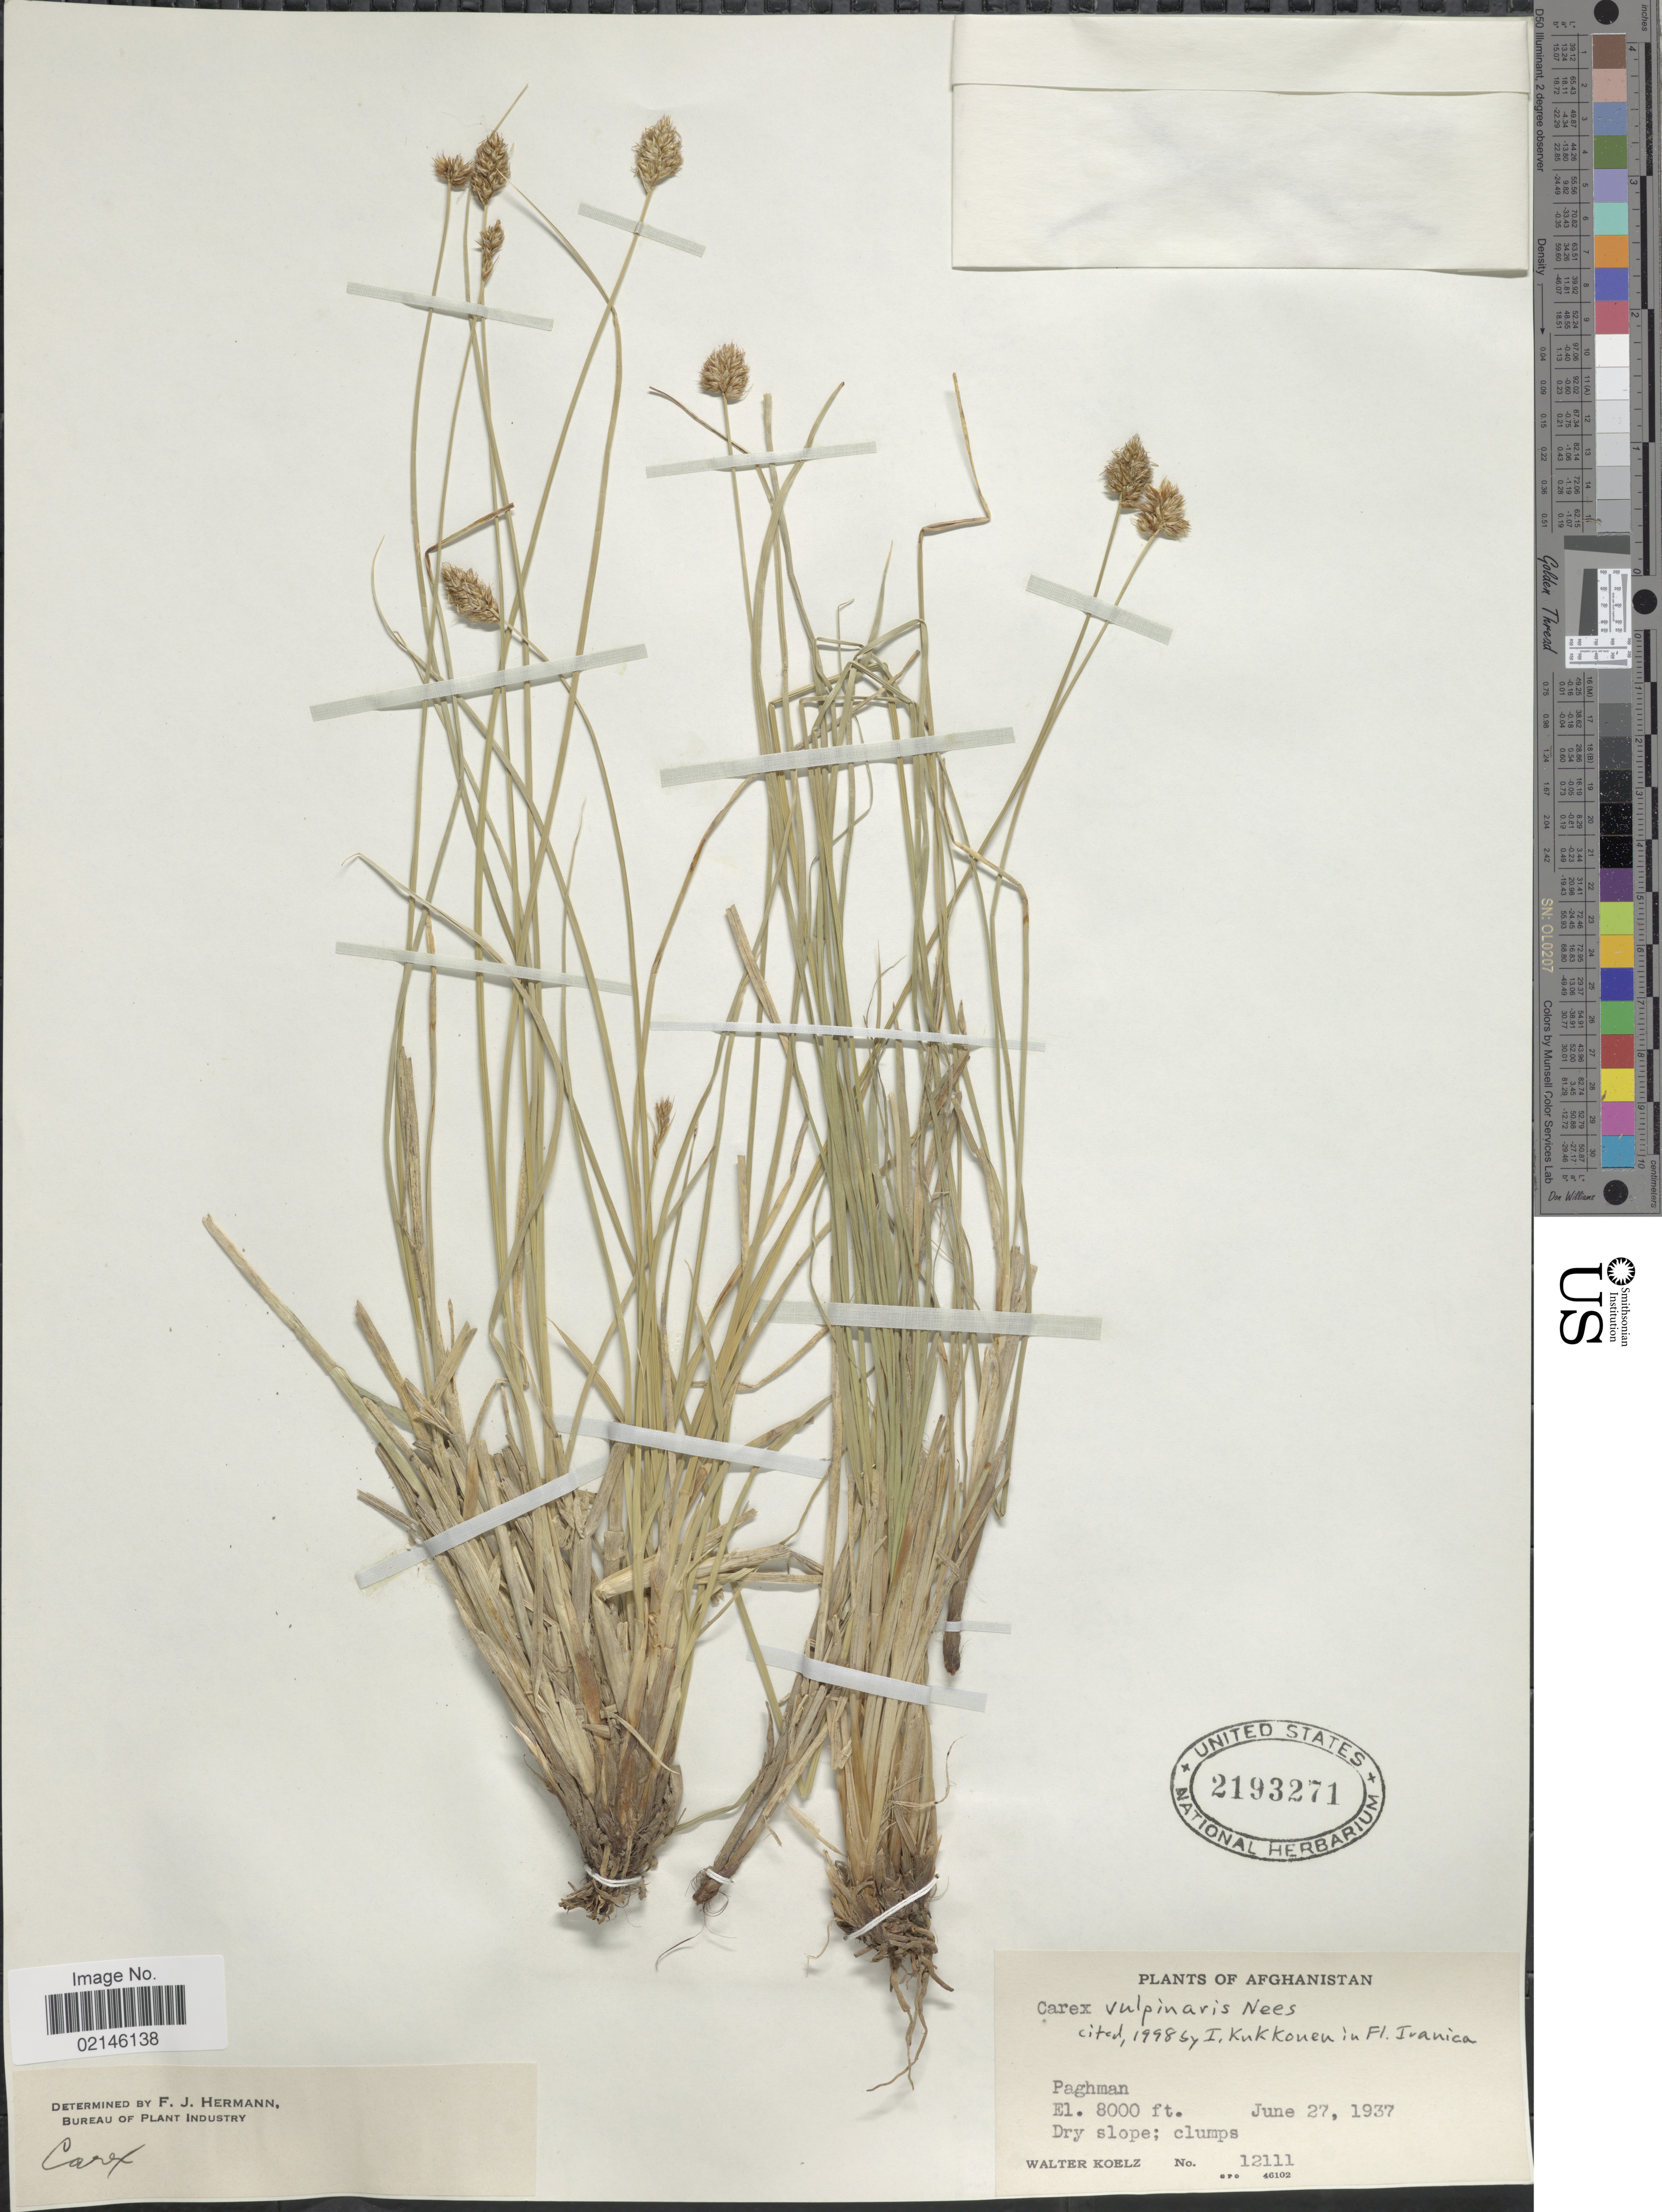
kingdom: Plantae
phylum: Tracheophyta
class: Liliopsida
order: Poales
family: Cyperaceae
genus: Carex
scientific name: Carex vulpinaris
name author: Nees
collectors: W. N. Koelz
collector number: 12111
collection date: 1937-06-27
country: Afghanistan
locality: Paghman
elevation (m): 2438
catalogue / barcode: US 2193271